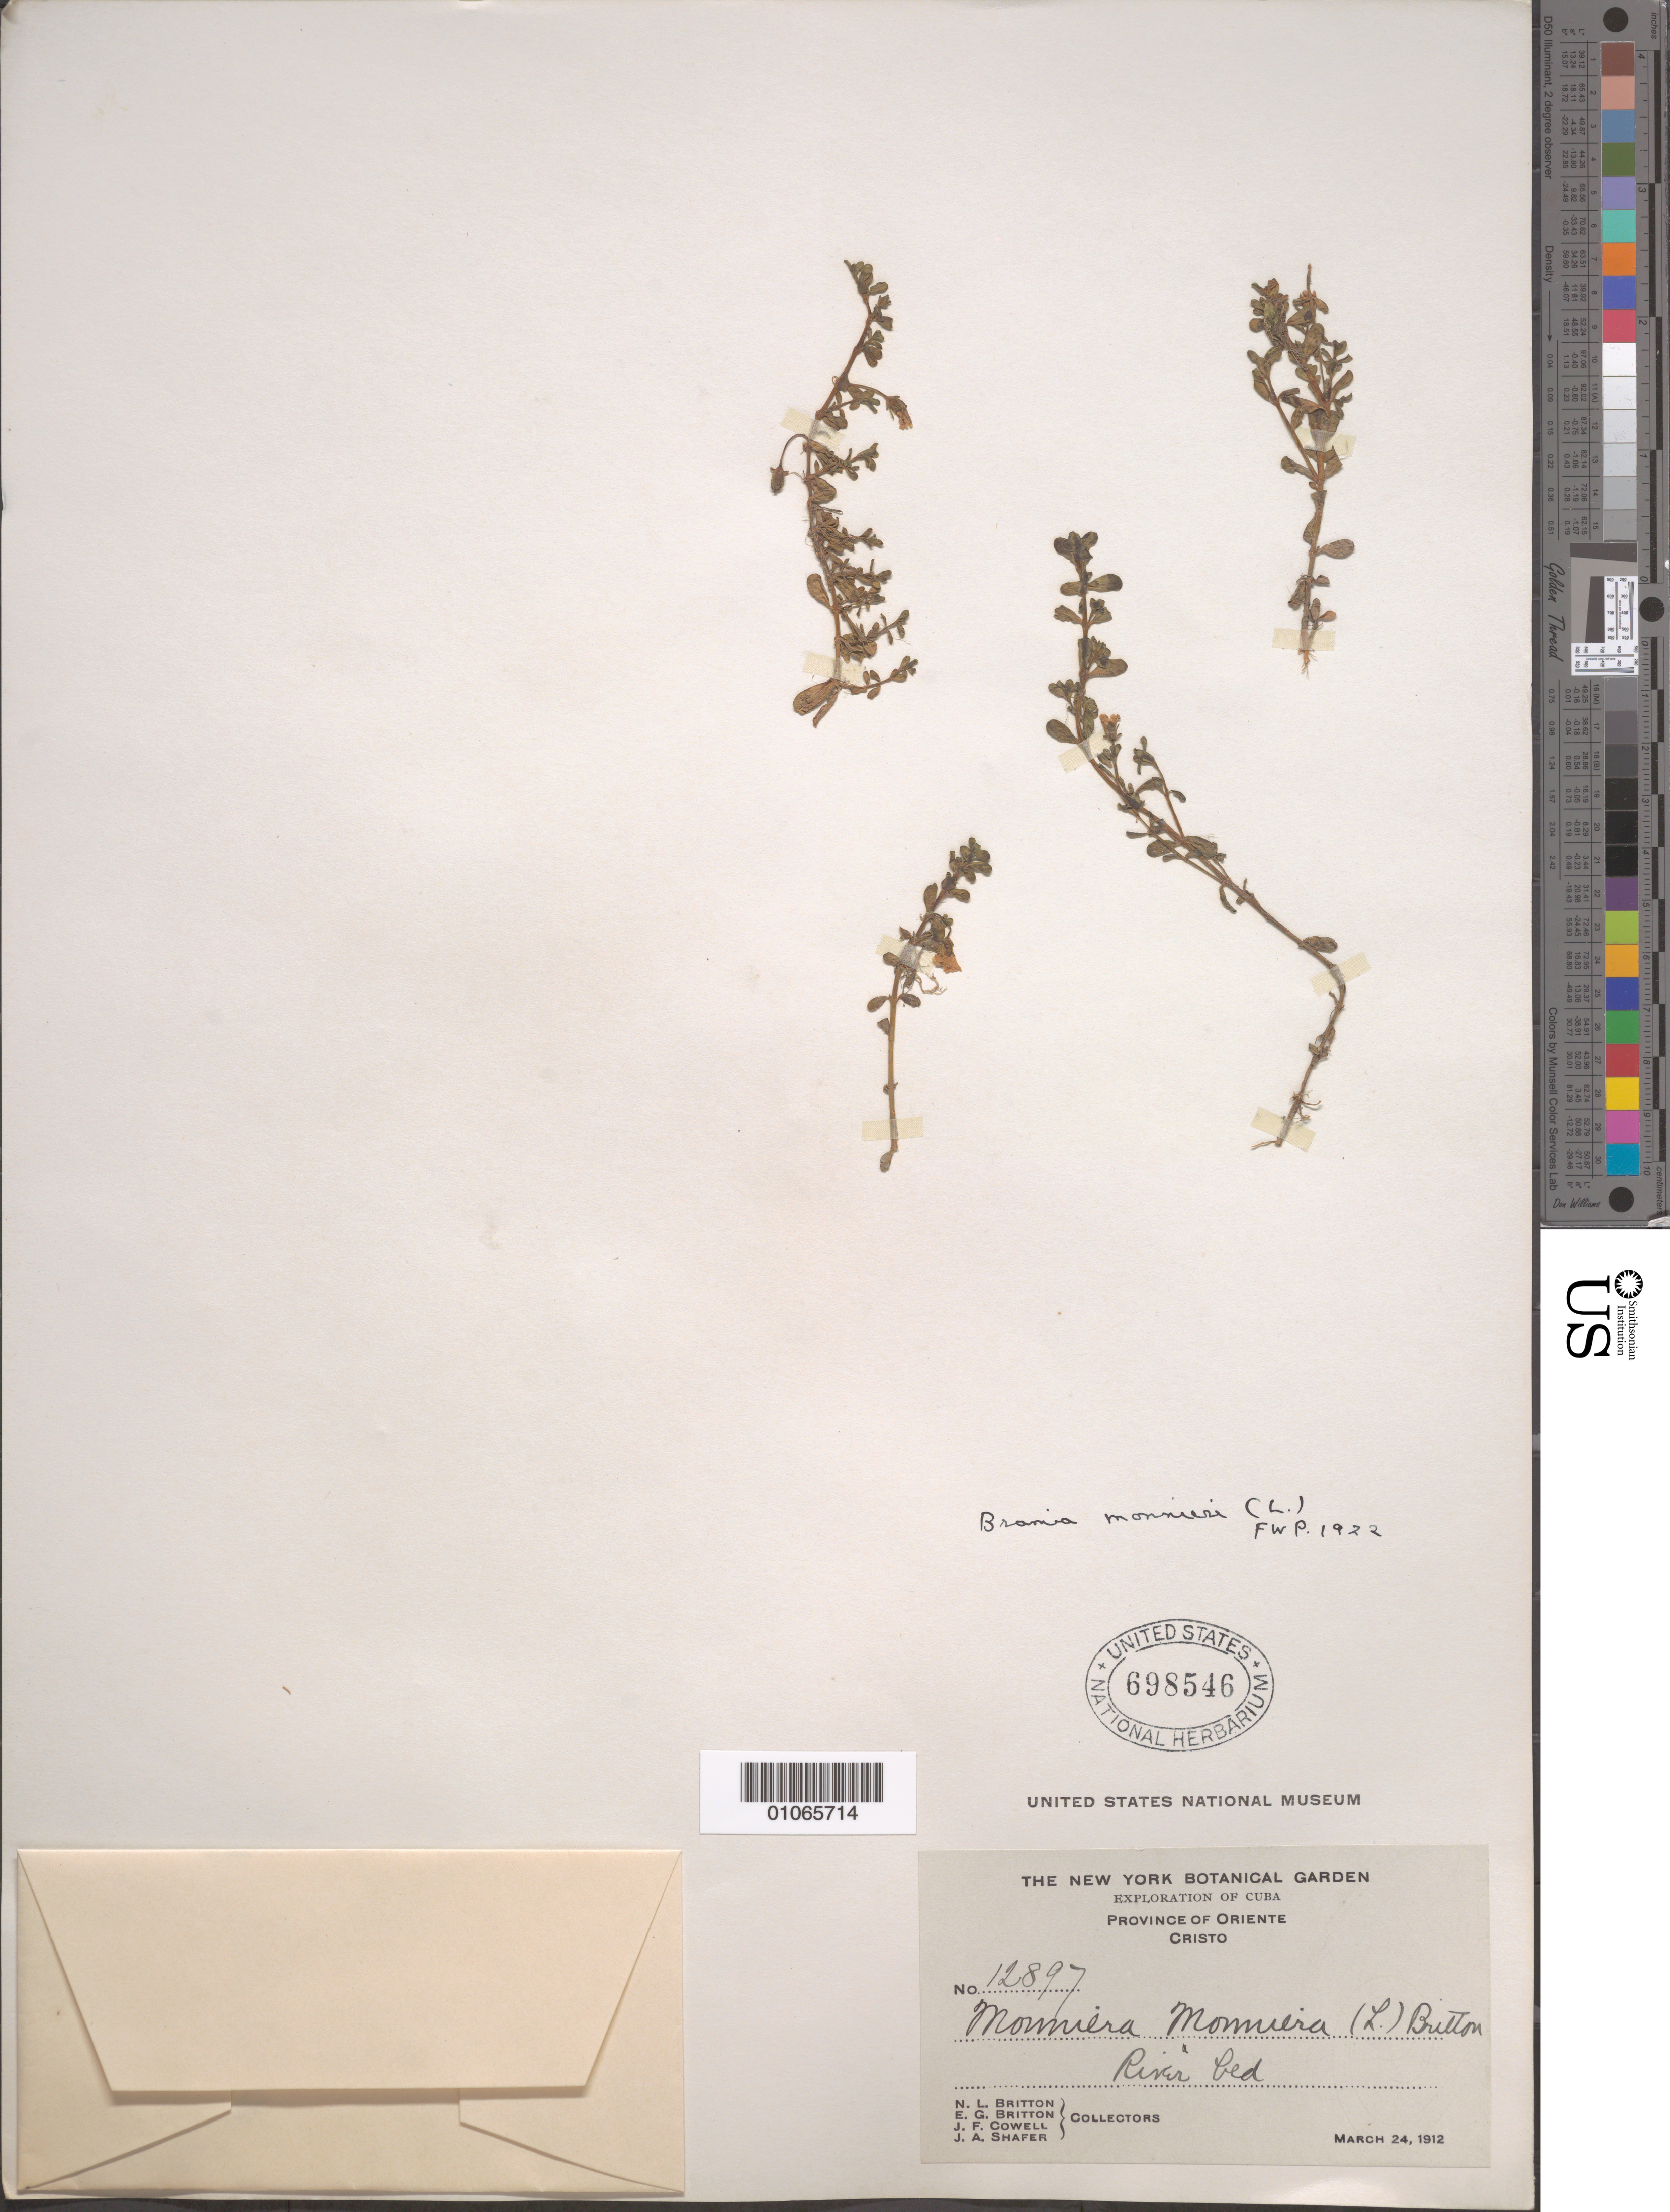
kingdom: Plantae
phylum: Tracheophyta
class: Magnoliopsida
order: Lamiales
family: Plantaginaceae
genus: Bacopa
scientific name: Bacopa monnieri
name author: (L.) Pennell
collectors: N. Britton, E. G. Britton, J. F. Cowell & J. A. Shafer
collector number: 12897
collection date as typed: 24 Mar 1912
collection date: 1912-03-24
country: Cuba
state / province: Oriente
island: Cuba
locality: Cristo River bed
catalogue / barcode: US 698546